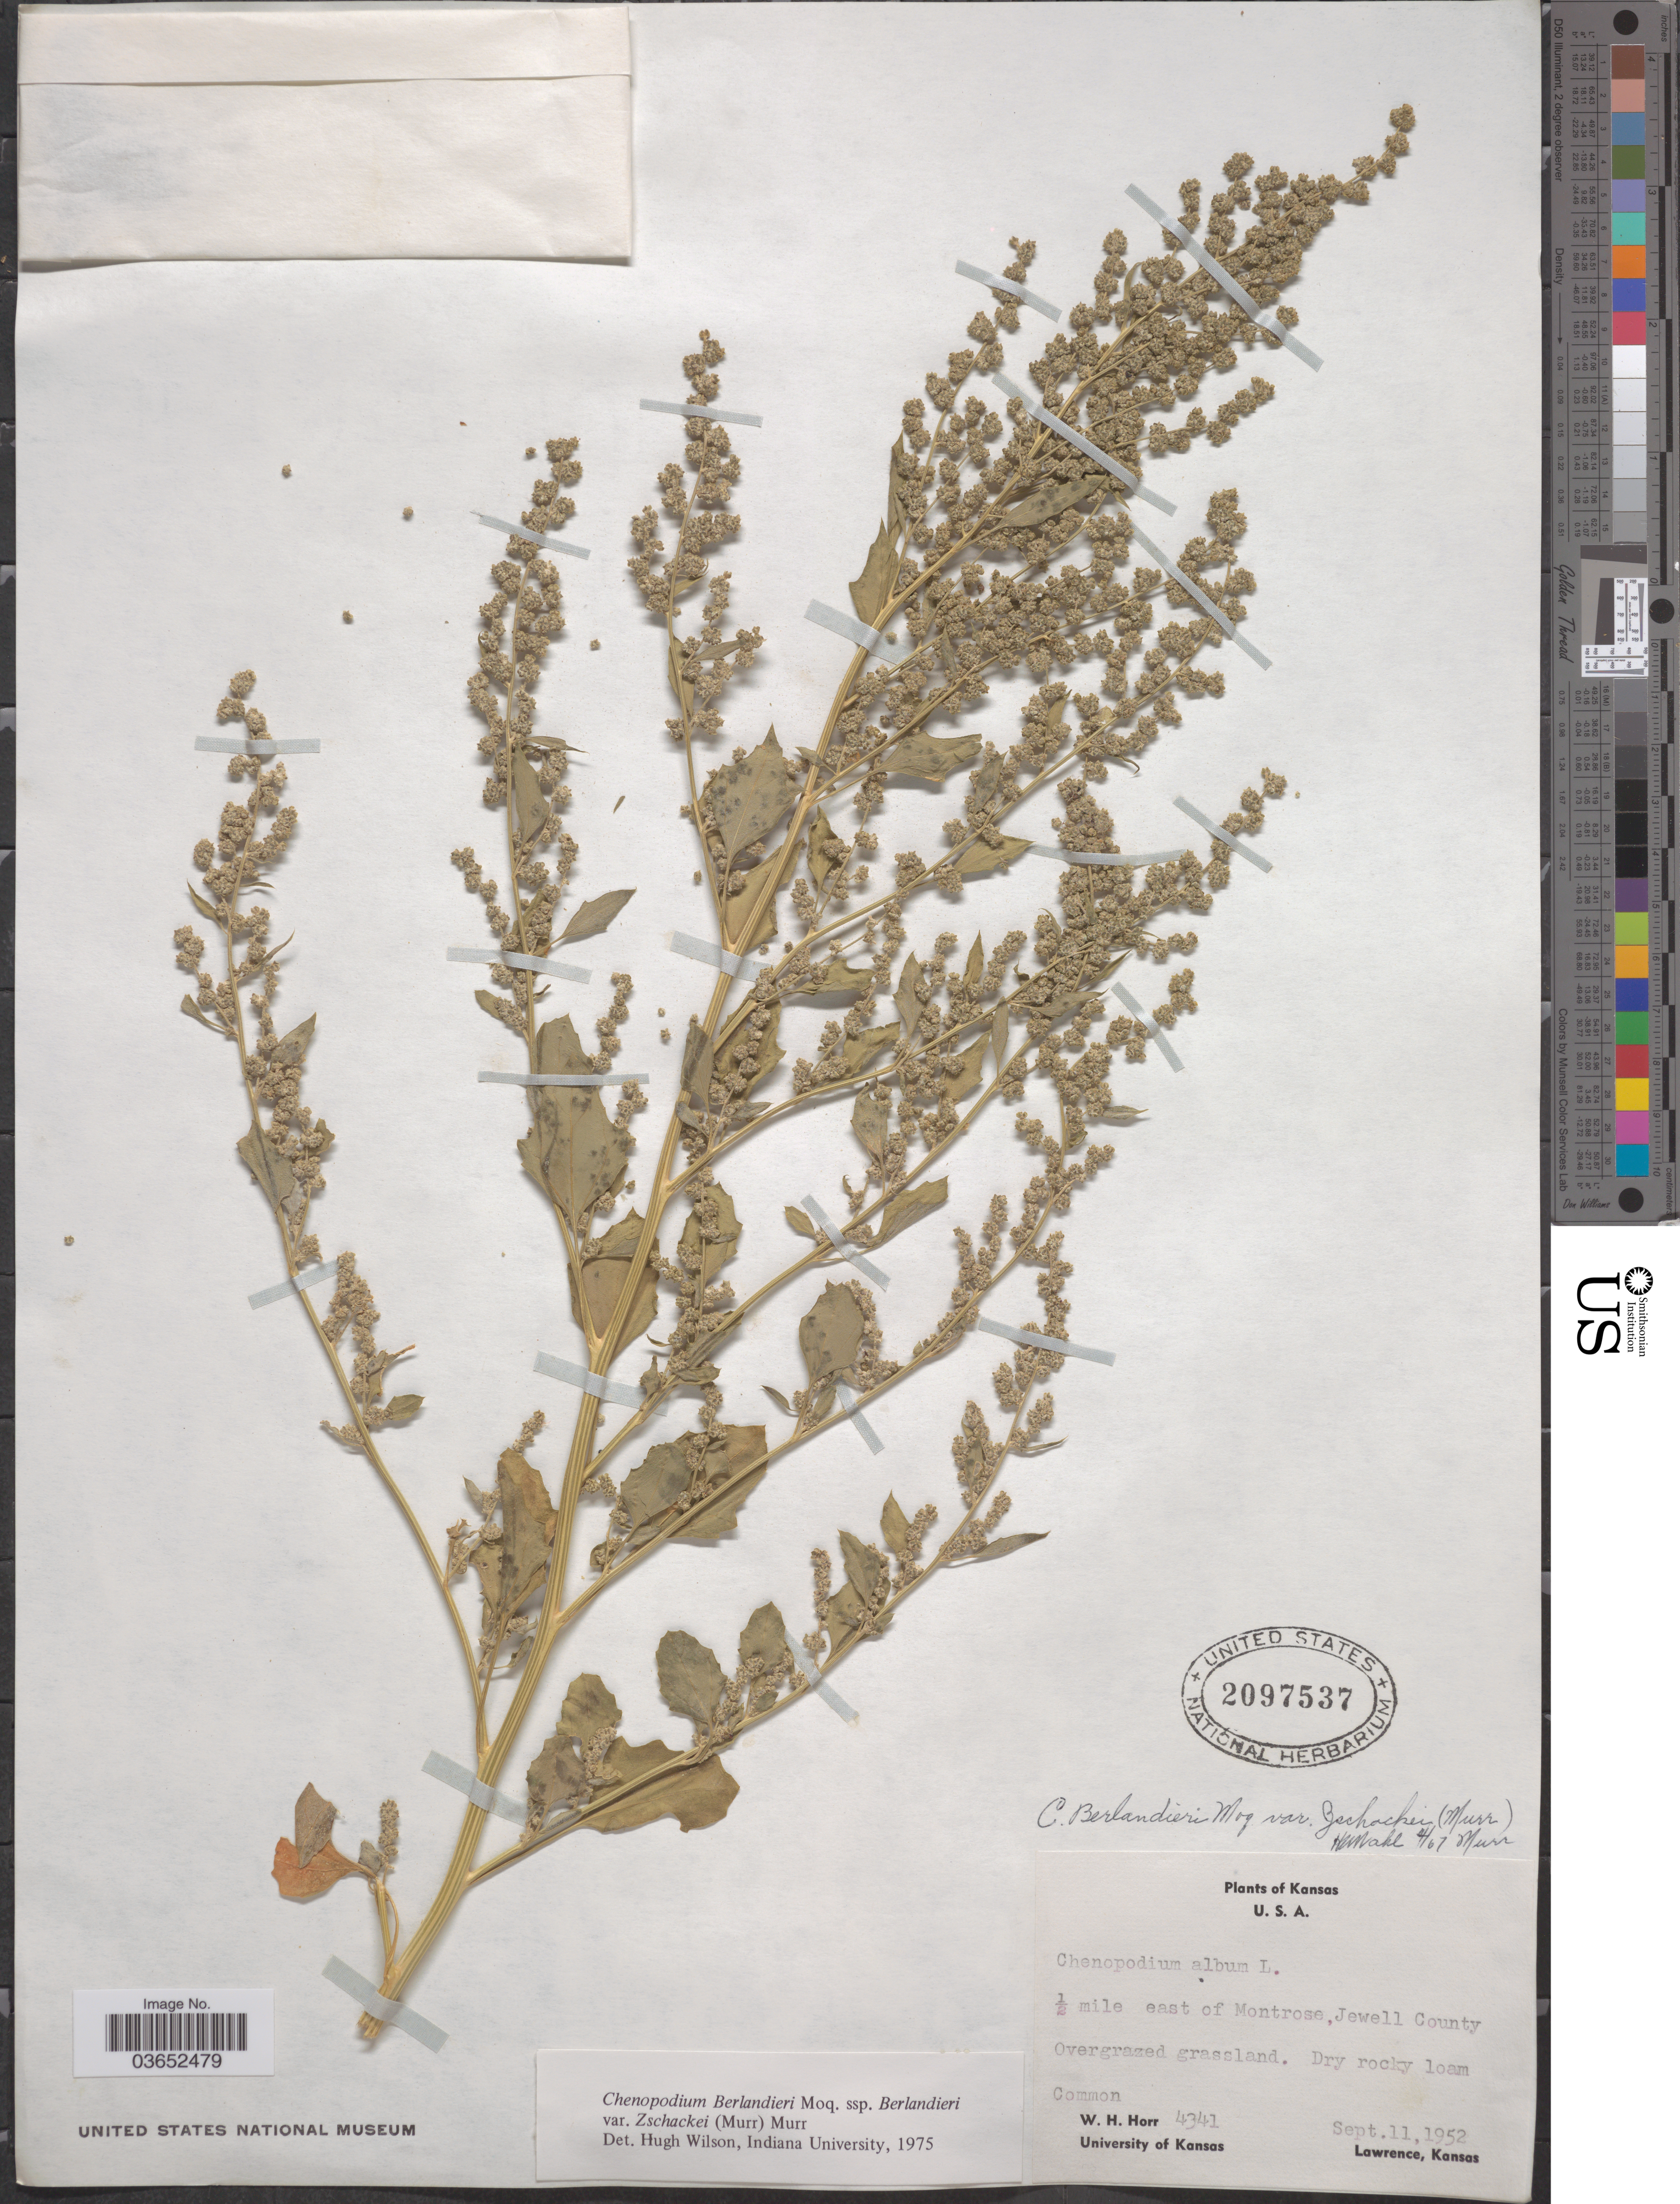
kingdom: Plantae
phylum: Tracheophyta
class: Magnoliopsida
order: Caryophyllales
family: Amaranthaceae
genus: Chenopodium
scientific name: Chenopodium berlandieri var. typicum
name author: A. Ludw. ex Graebn.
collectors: W. H. Horr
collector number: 4341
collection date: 1952-09-11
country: United States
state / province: Kansas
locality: ½ mile east of Montrose, Jewell County.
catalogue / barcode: US 2097537